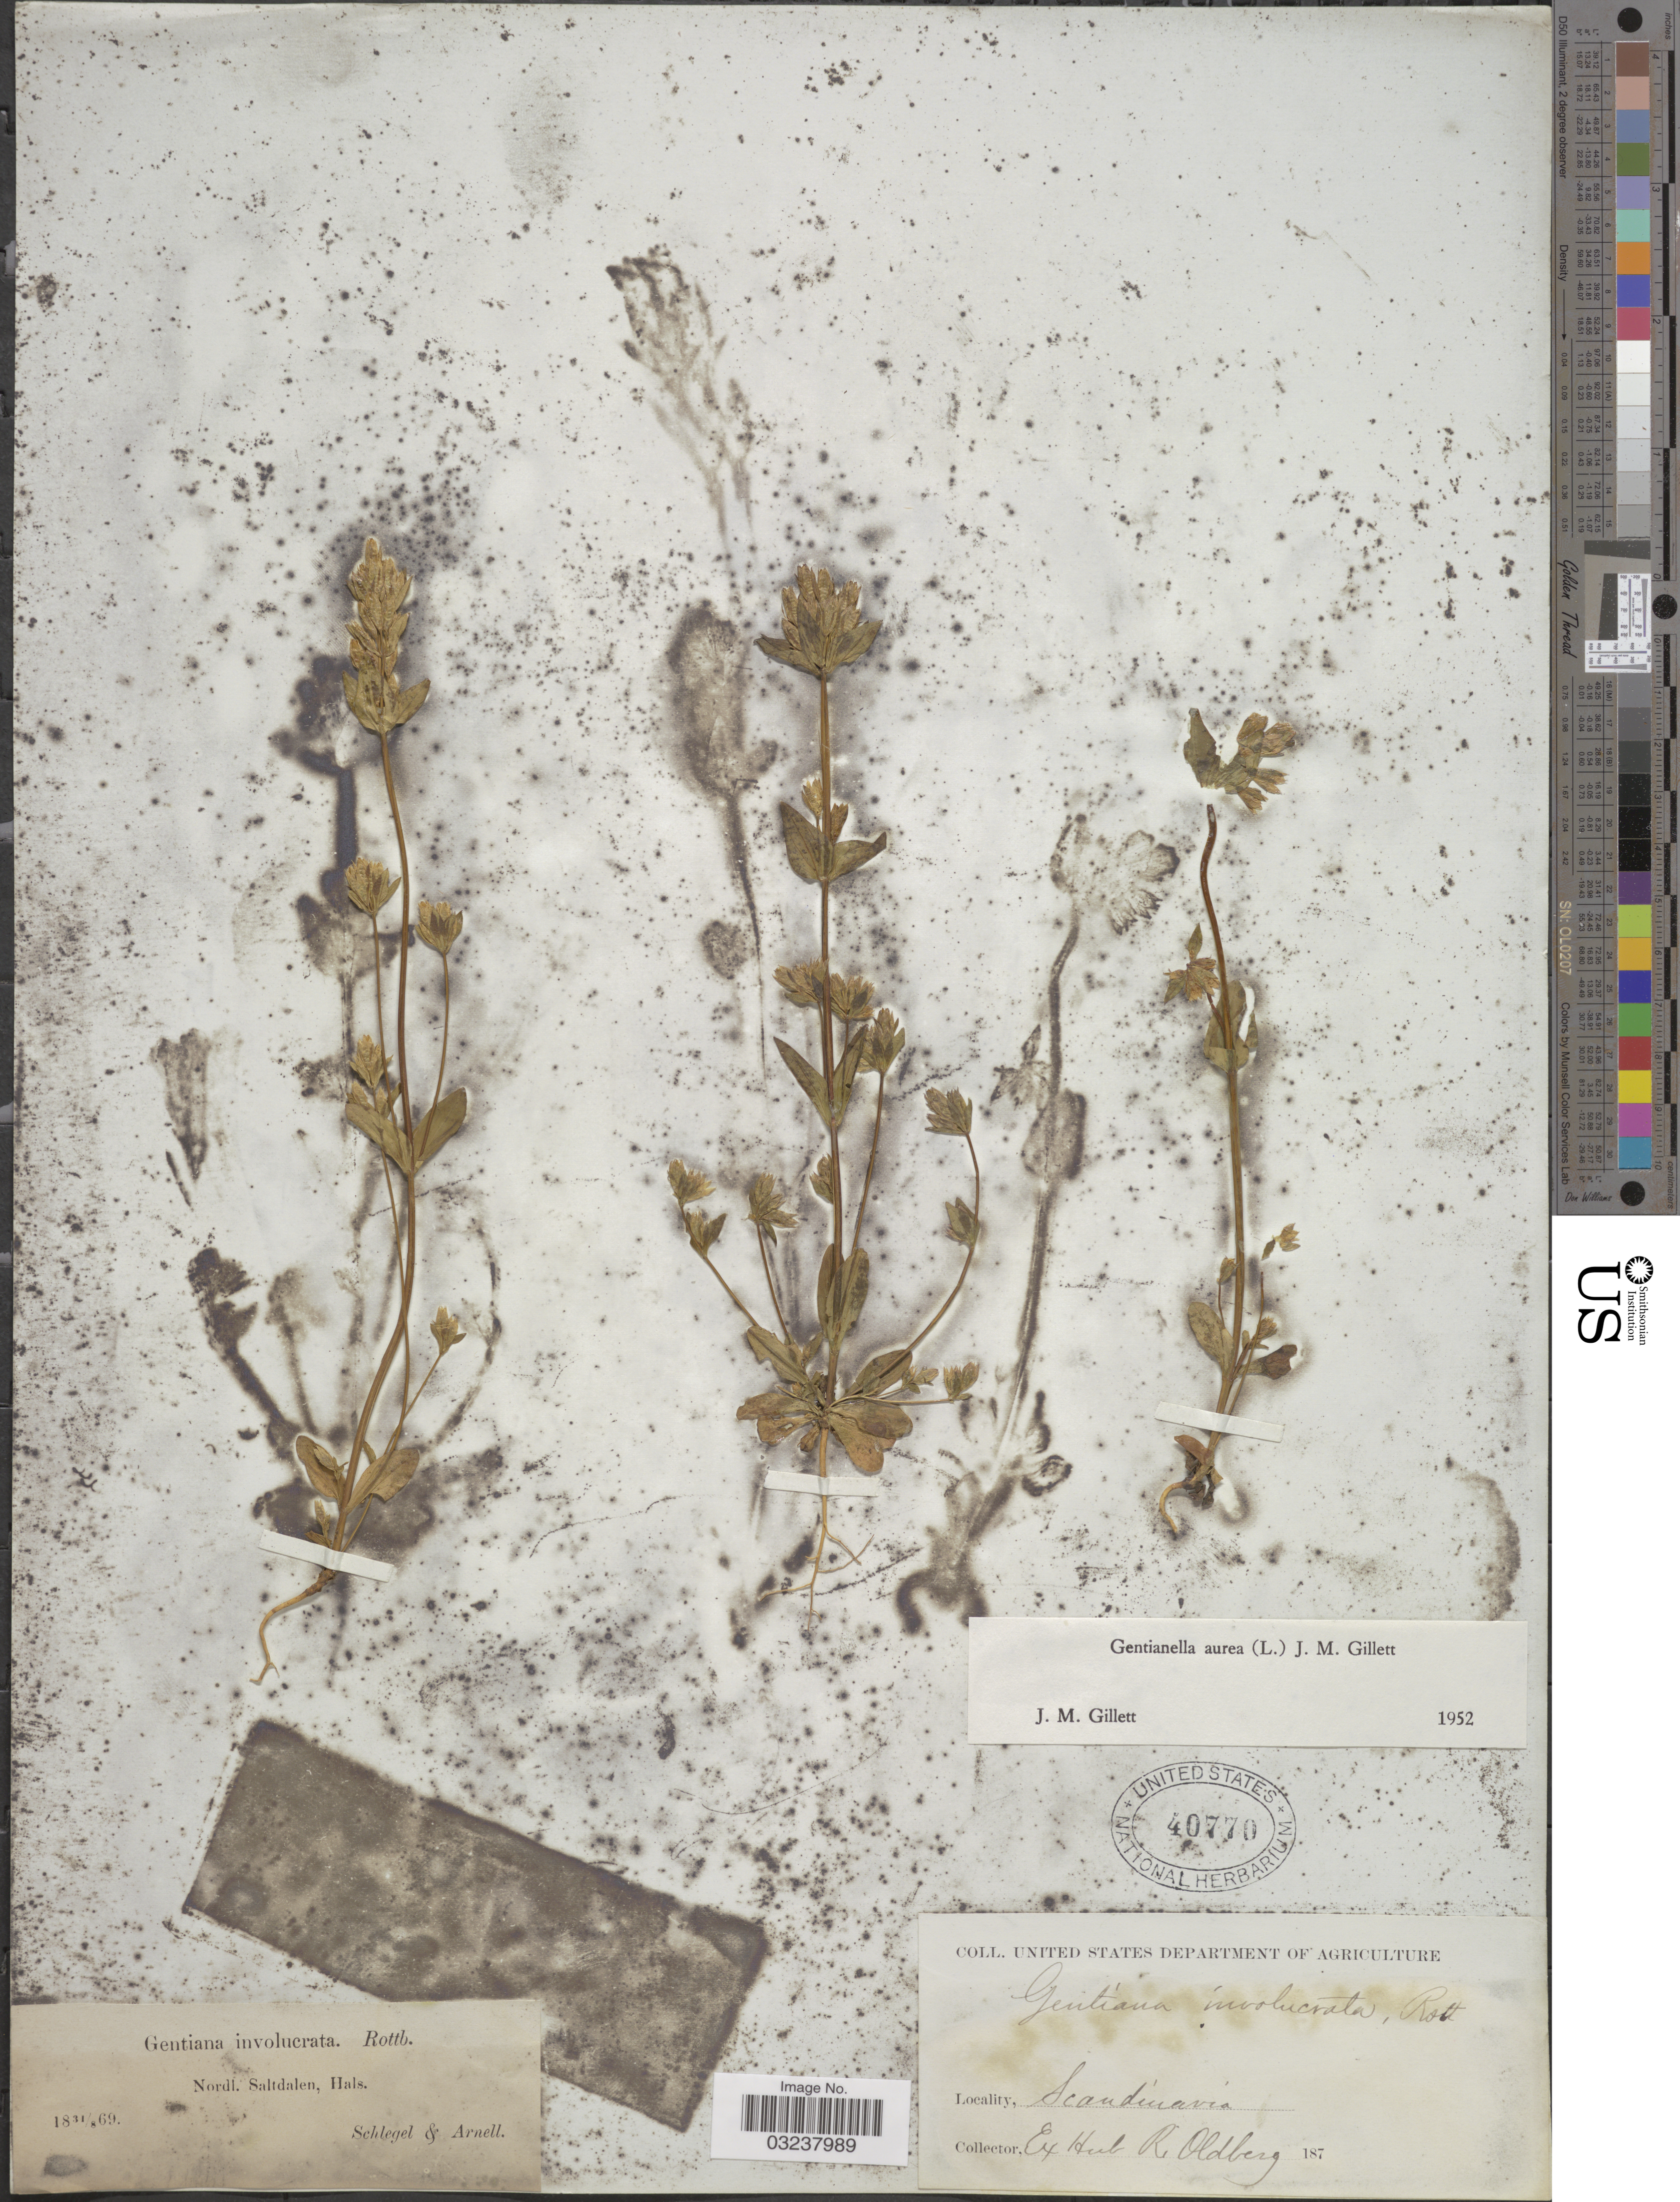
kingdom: Plantae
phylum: Tracheophyta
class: Magnoliopsida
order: Gentianales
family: Gentianaceae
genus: Gentianella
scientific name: Gentianella aurea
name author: (L.) Harry Sm.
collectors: Schlegel & Arnell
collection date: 1968-08-31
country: Norway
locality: Nordl. Saltdalen, Hals. Scandinavia.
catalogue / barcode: US 40770